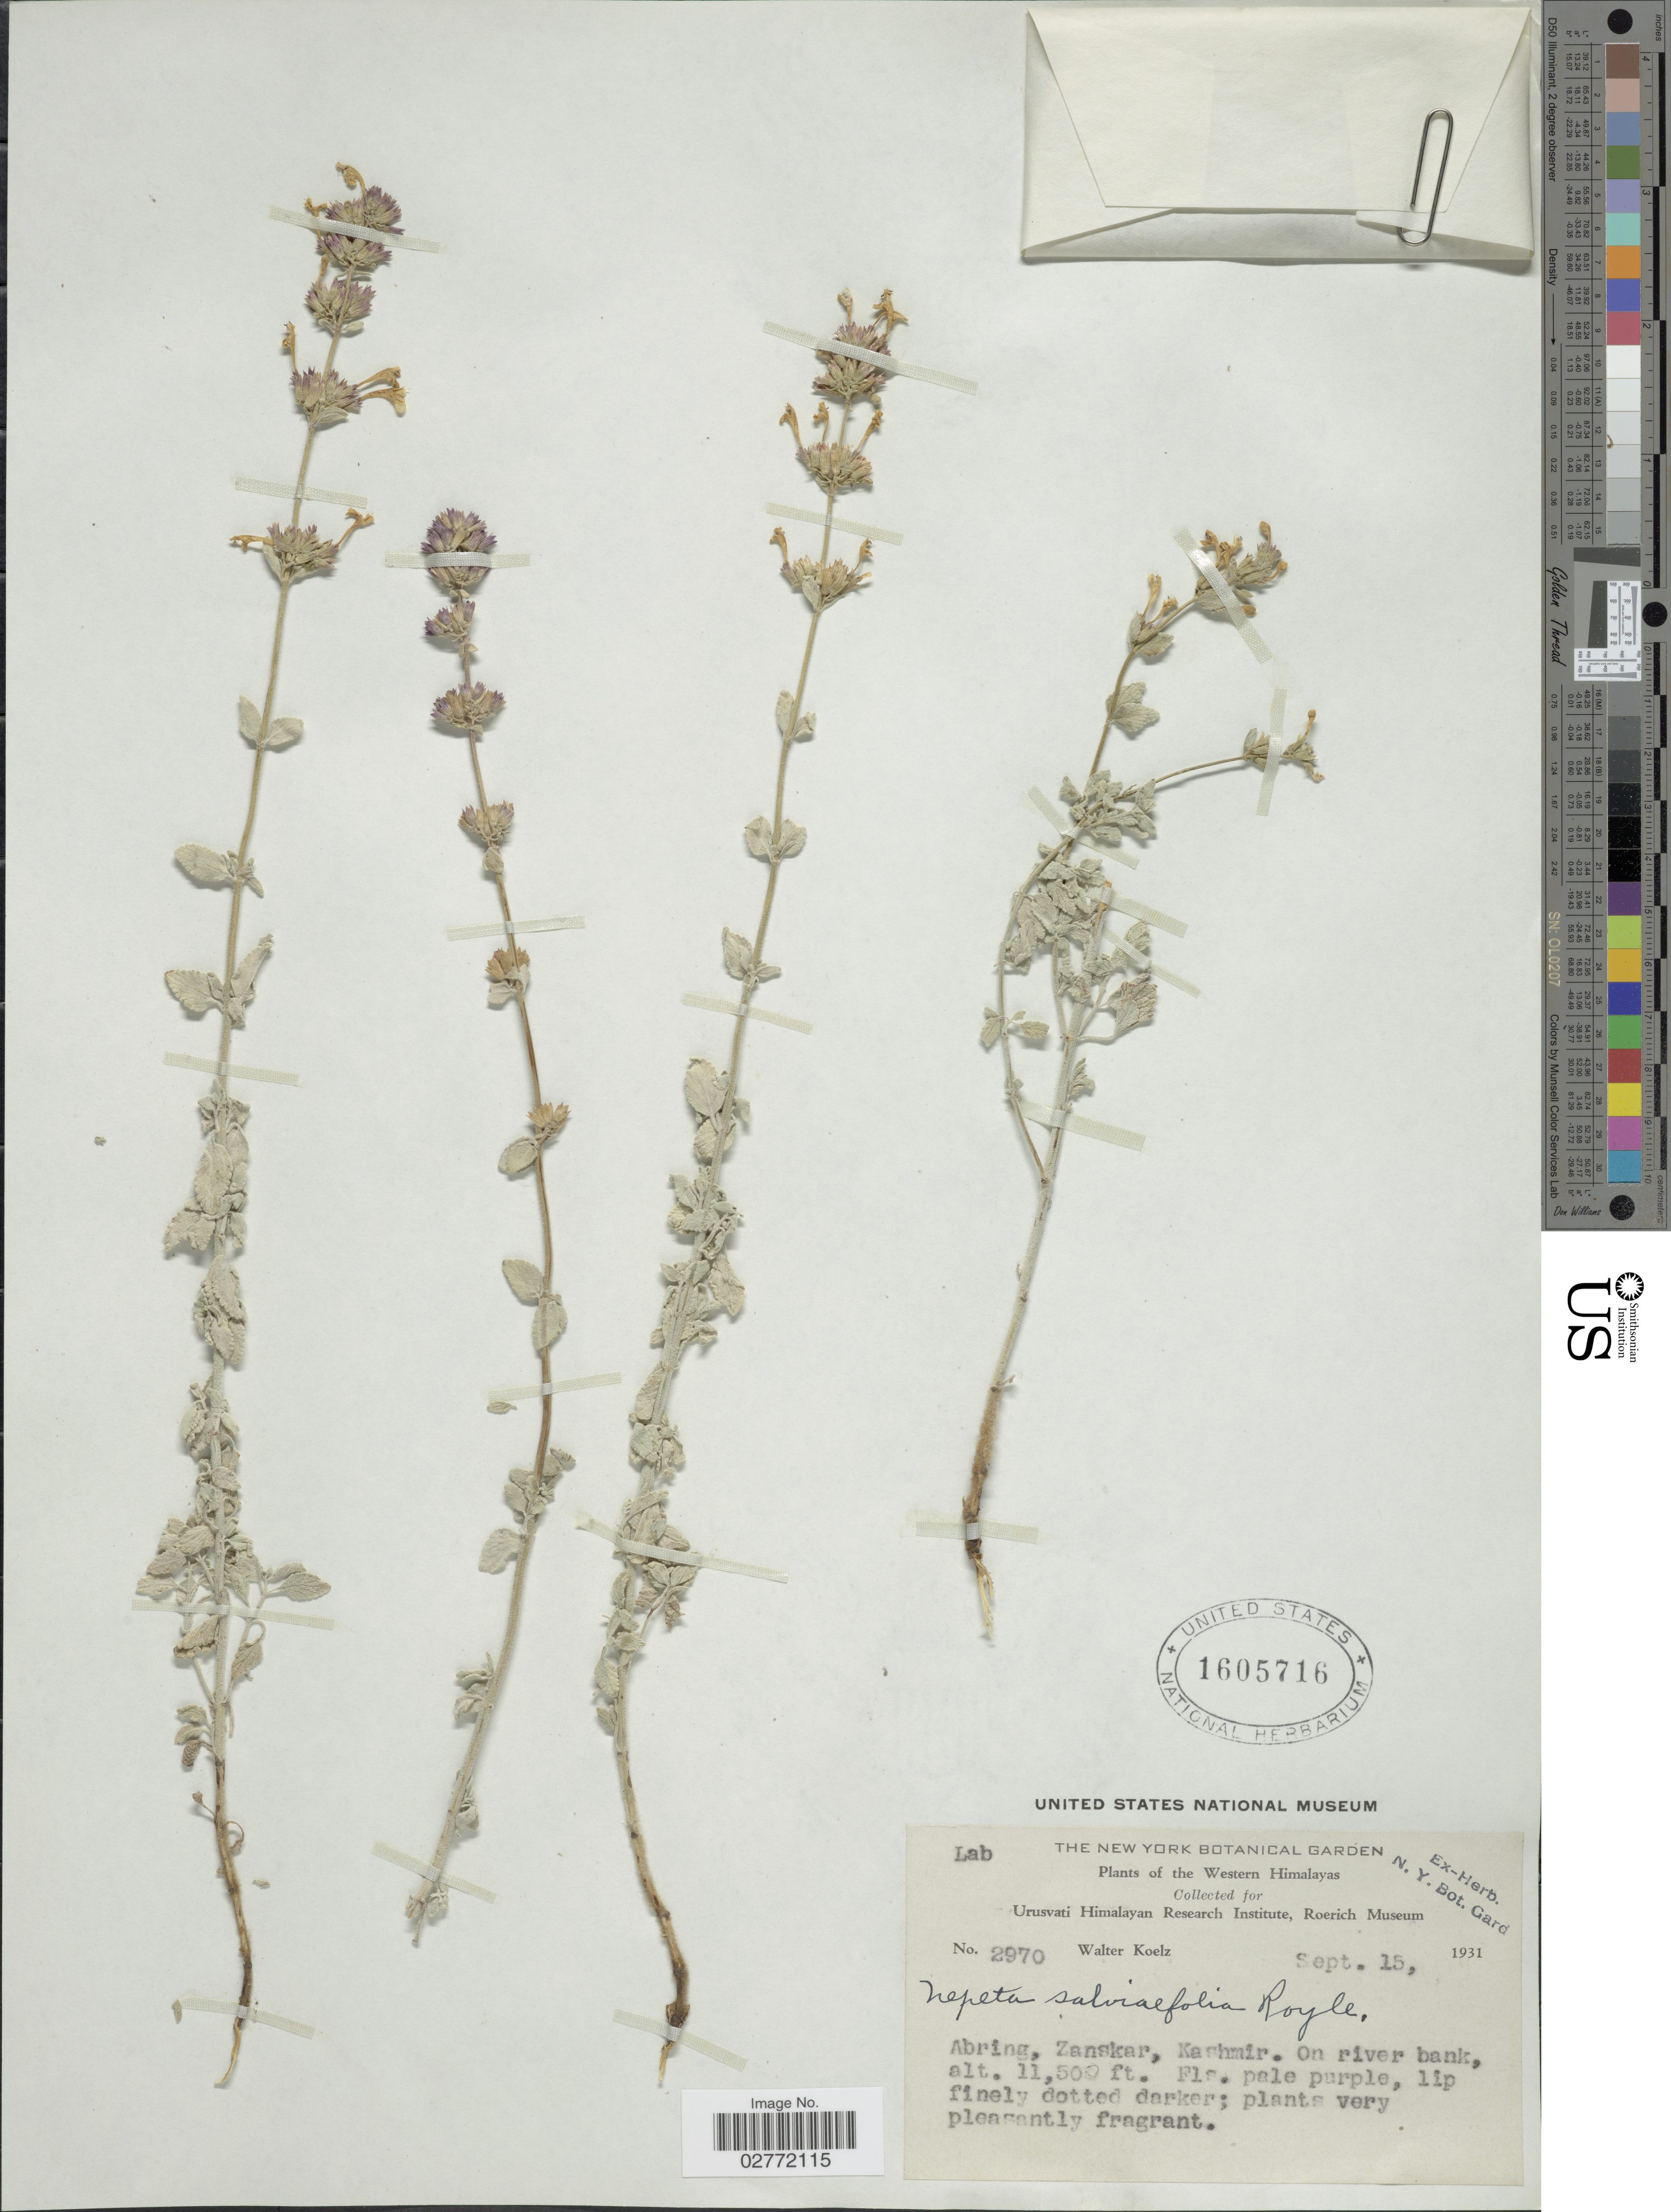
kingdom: Plantae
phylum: Tracheophyta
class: Magnoliopsida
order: Lamiales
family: Lamiaceae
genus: Nepeta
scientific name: Nepeta salviifolia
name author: Pers.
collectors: W. N. Koelz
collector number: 2970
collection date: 1931-09-15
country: India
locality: Western Himalayas, Abring, Zanskar, Kashmir, on river bank.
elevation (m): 3505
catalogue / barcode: US 1605716